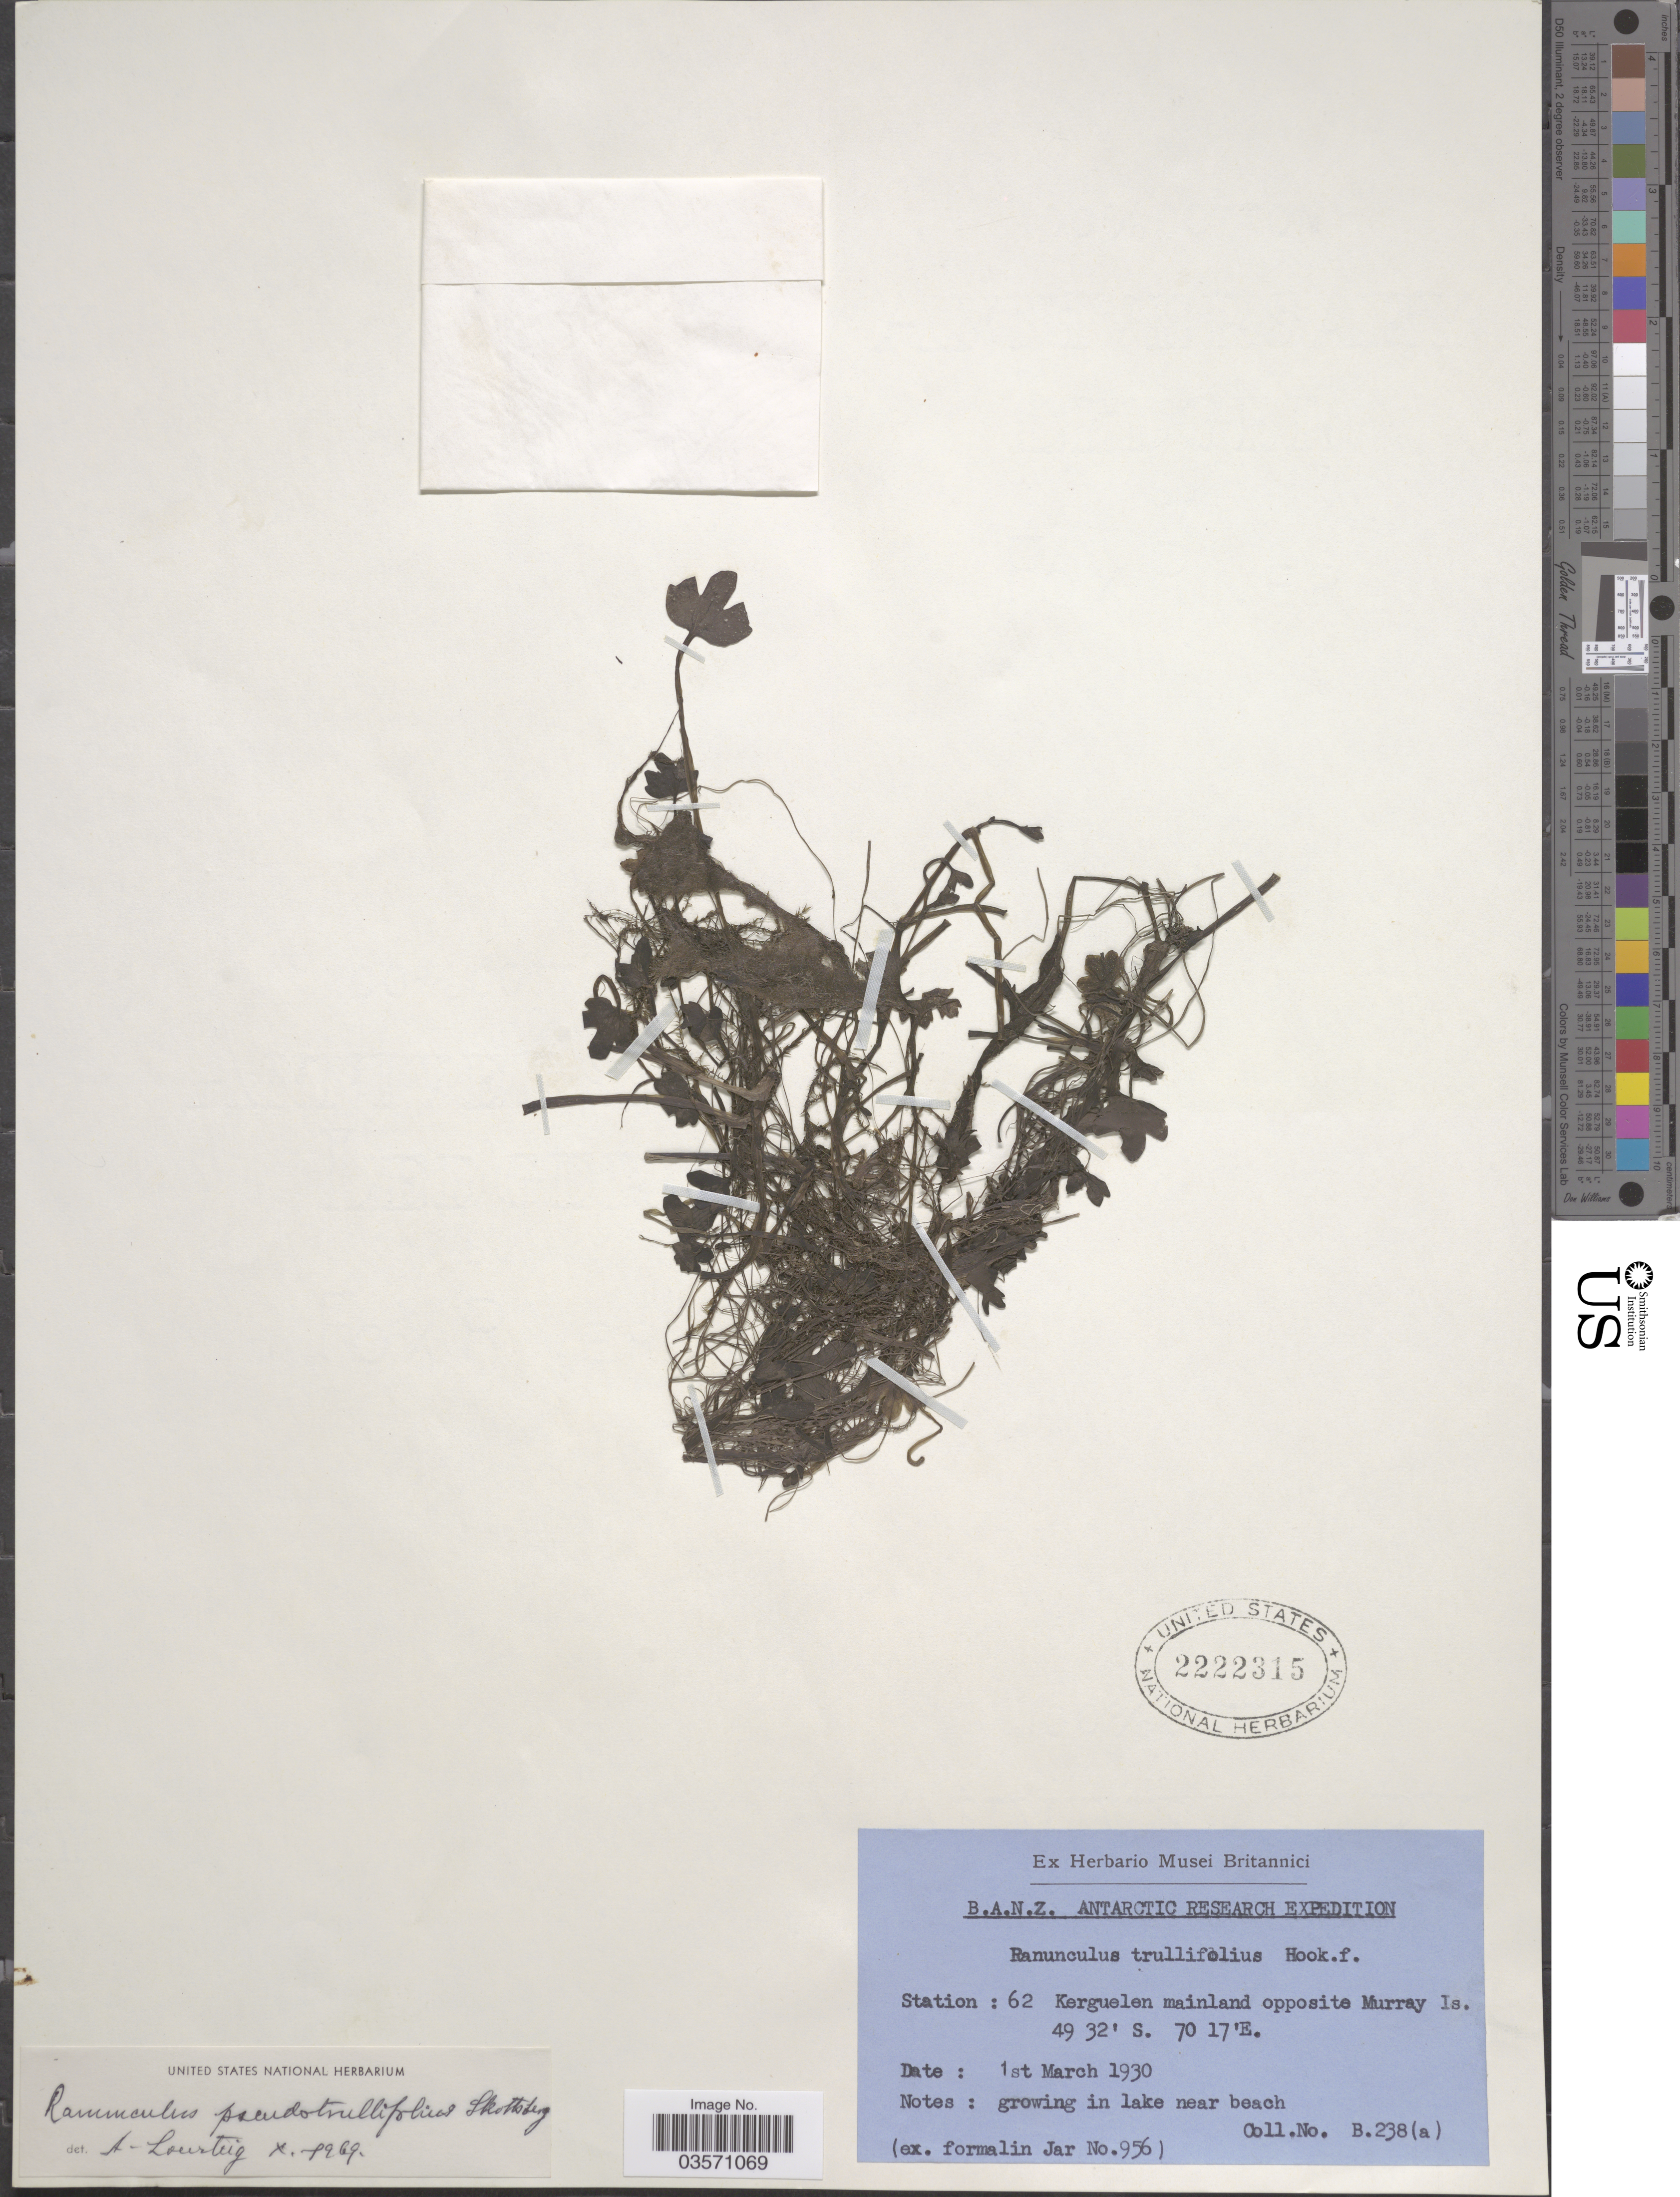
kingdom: Plantae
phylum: Tracheophyta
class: Magnoliopsida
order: Ranunculales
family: Ranunculaceae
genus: Ranunculus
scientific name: Ranunculus pseudotrullifolius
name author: Skottsb.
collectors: ex herb. Musei Britannici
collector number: B.238(a)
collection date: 1930-03-01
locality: Station: 62 Kerguelen mainland opposite Murray Is.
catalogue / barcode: US 2222315